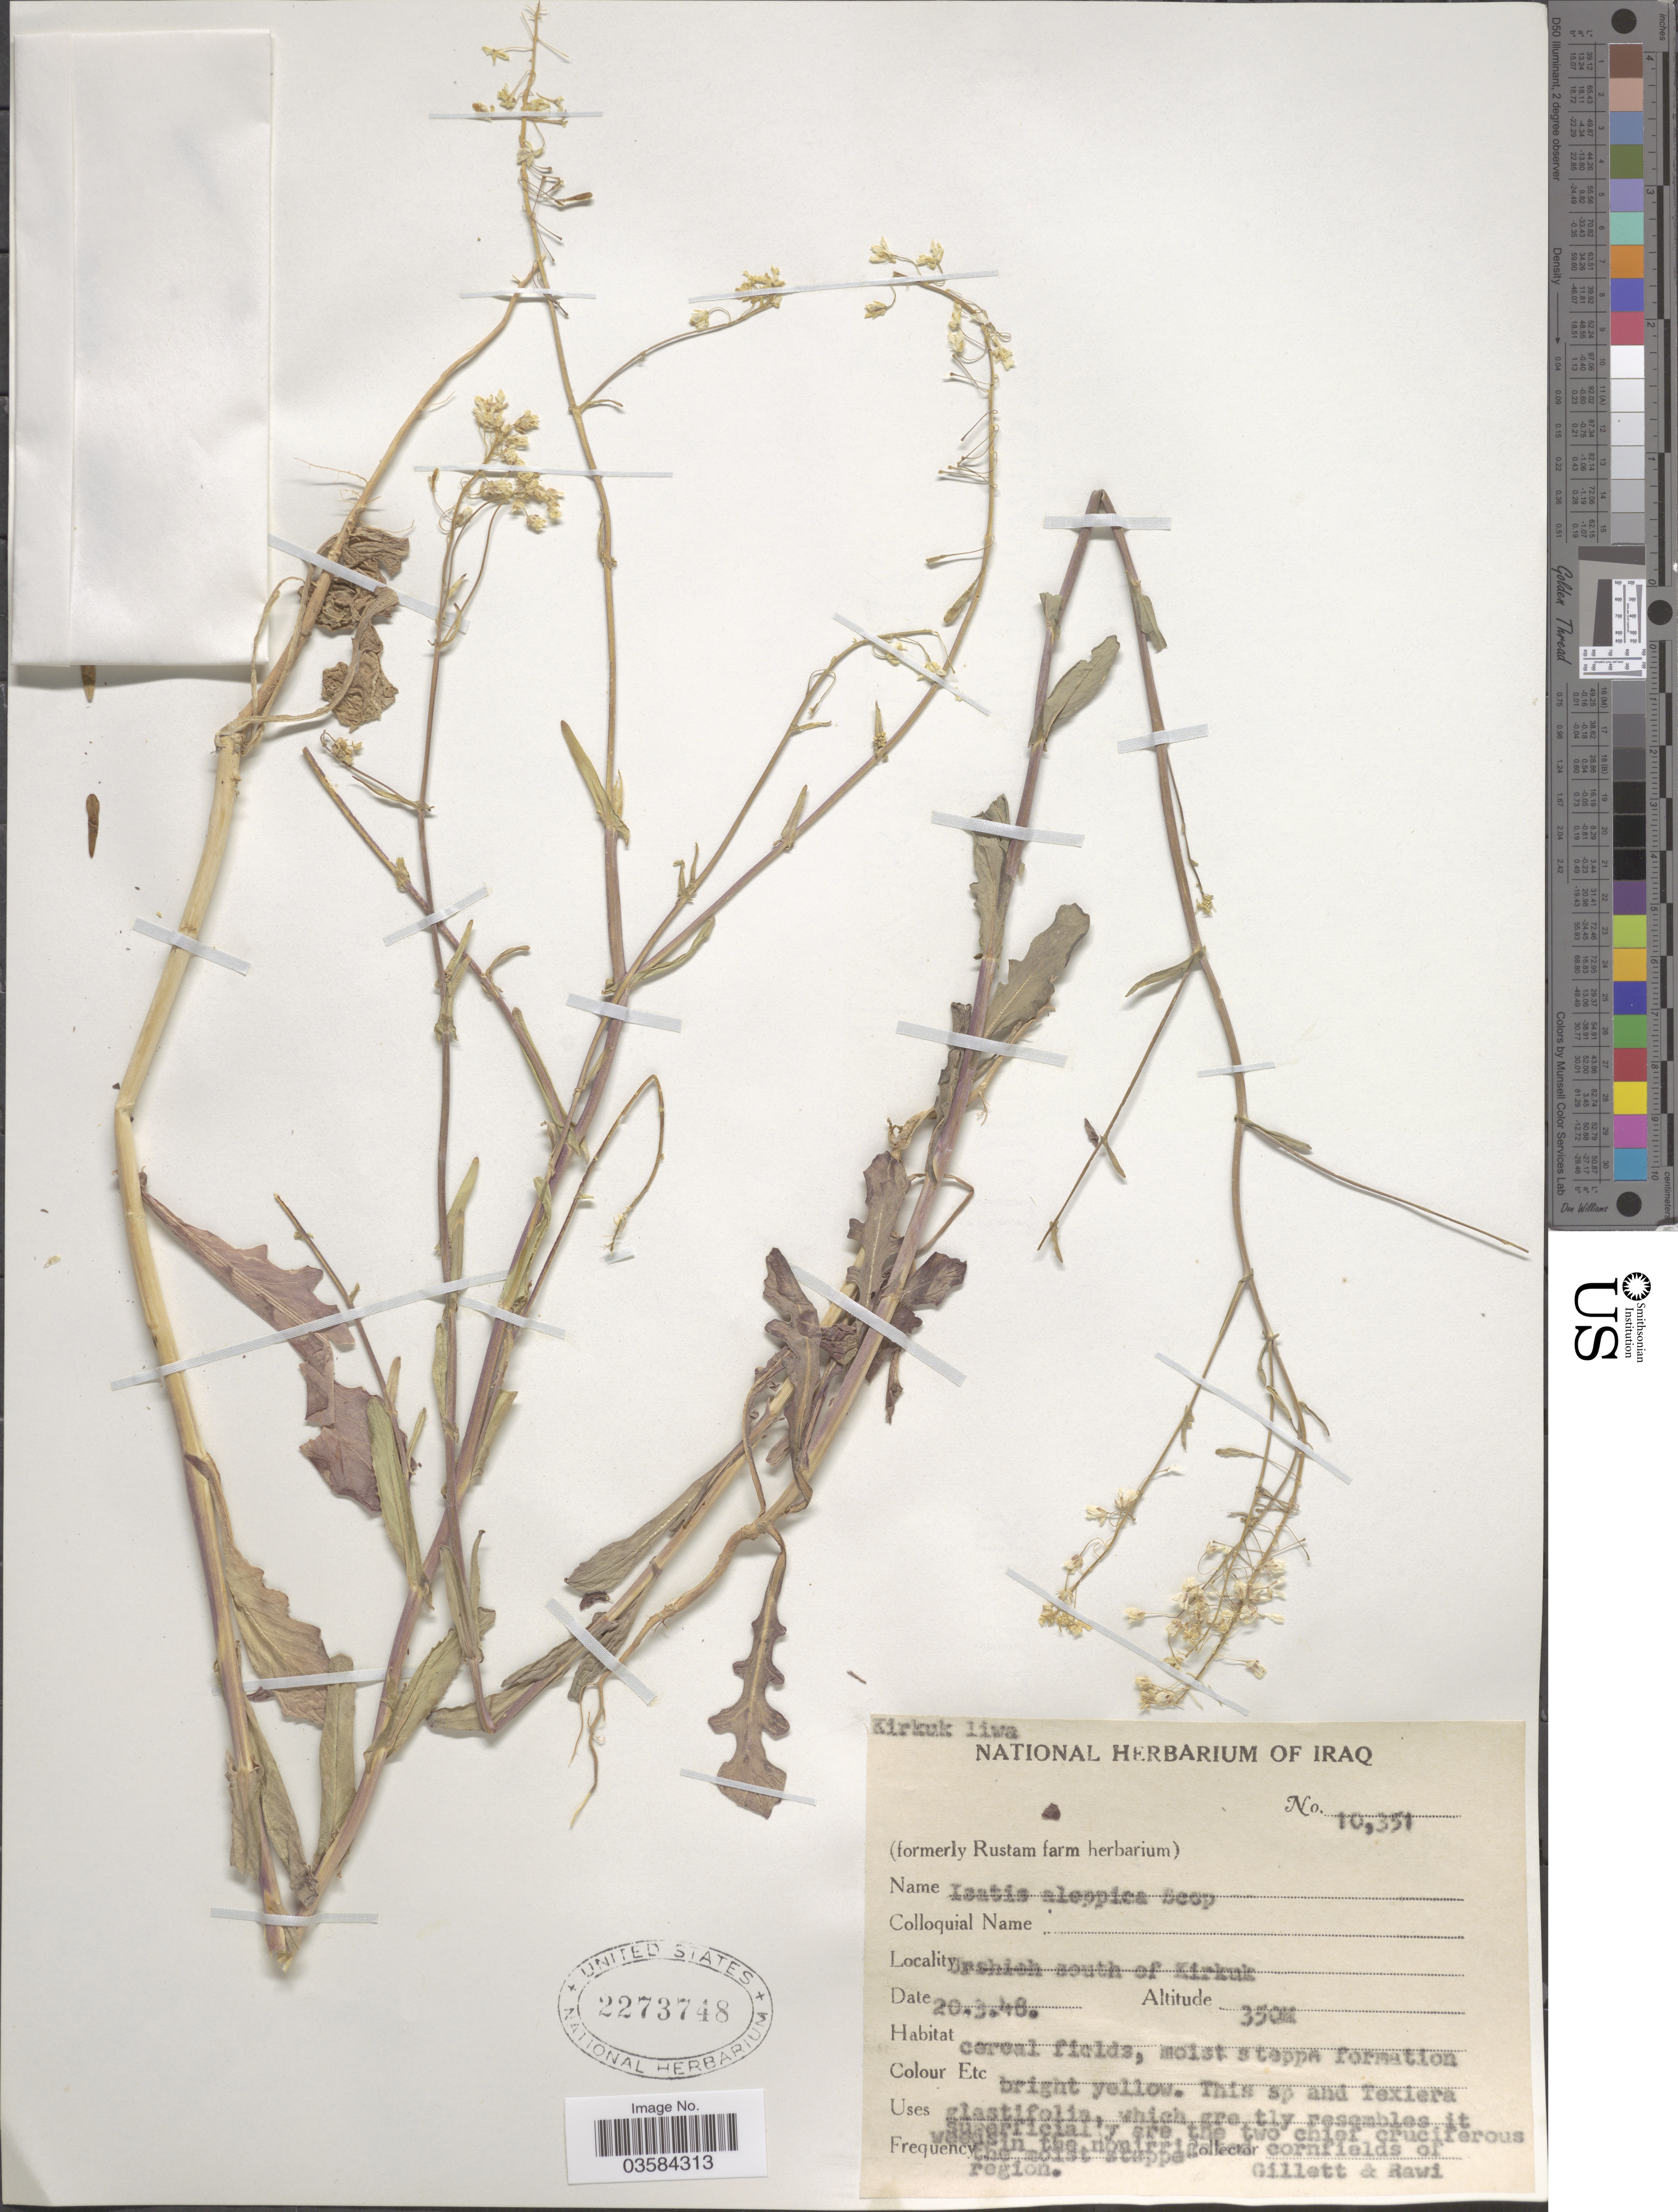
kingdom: Plantae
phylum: Tracheophyta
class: Magnoliopsida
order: Brassicales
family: Brassicaceae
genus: Isatis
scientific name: Isatis lusitanica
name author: L.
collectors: Gillett, -- & -. Rawi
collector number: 10351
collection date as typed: Transcribed d/m/y: 20/3/48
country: Iraq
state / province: Kirkūk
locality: Kirkuk liwa. Urshish [interpreted] south of Kirkuk.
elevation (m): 350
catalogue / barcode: US 2273748